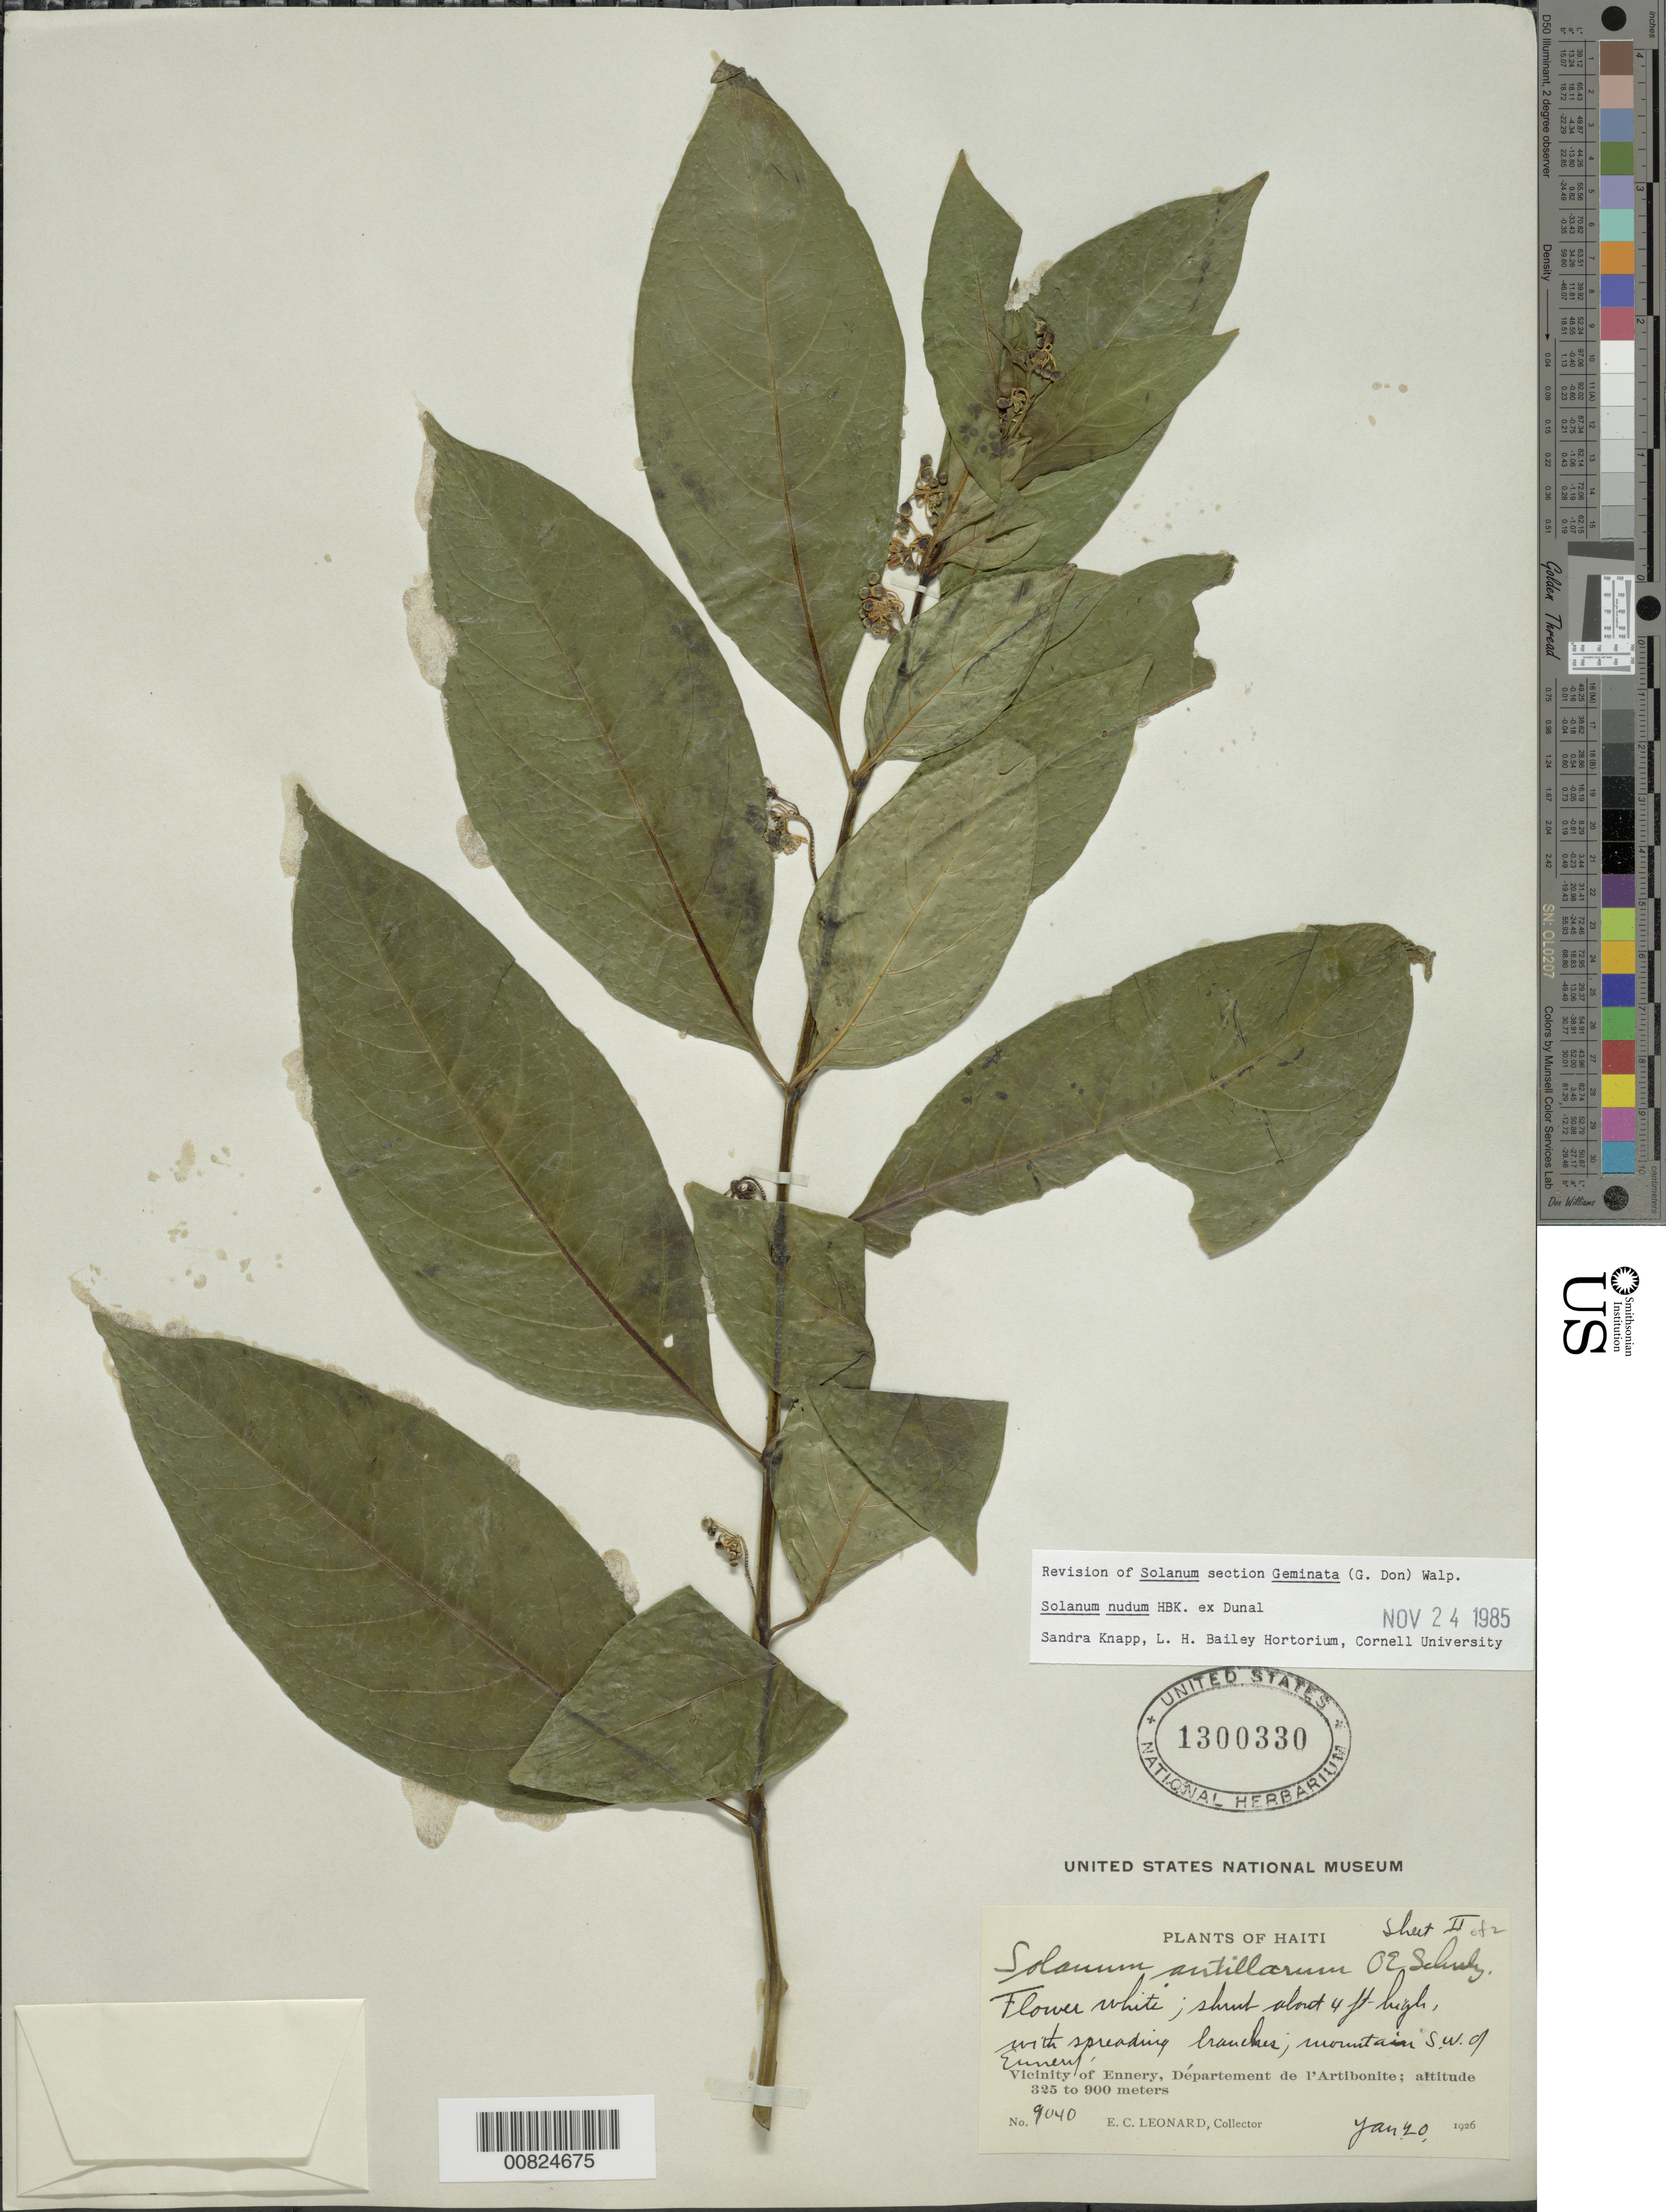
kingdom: Plantae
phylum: Tracheophyta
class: Magnoliopsida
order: Solanales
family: Solanaceae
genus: Solanum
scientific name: Solanum nudum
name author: Dunal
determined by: Knapp, S. D.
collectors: E. C. Leonard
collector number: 9040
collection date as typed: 20 Jan 1926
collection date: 1926-01-20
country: Haiti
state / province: Artibonite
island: Hispaniola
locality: Vicinity of Ennery, mounntain SW of city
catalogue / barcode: US 1300330